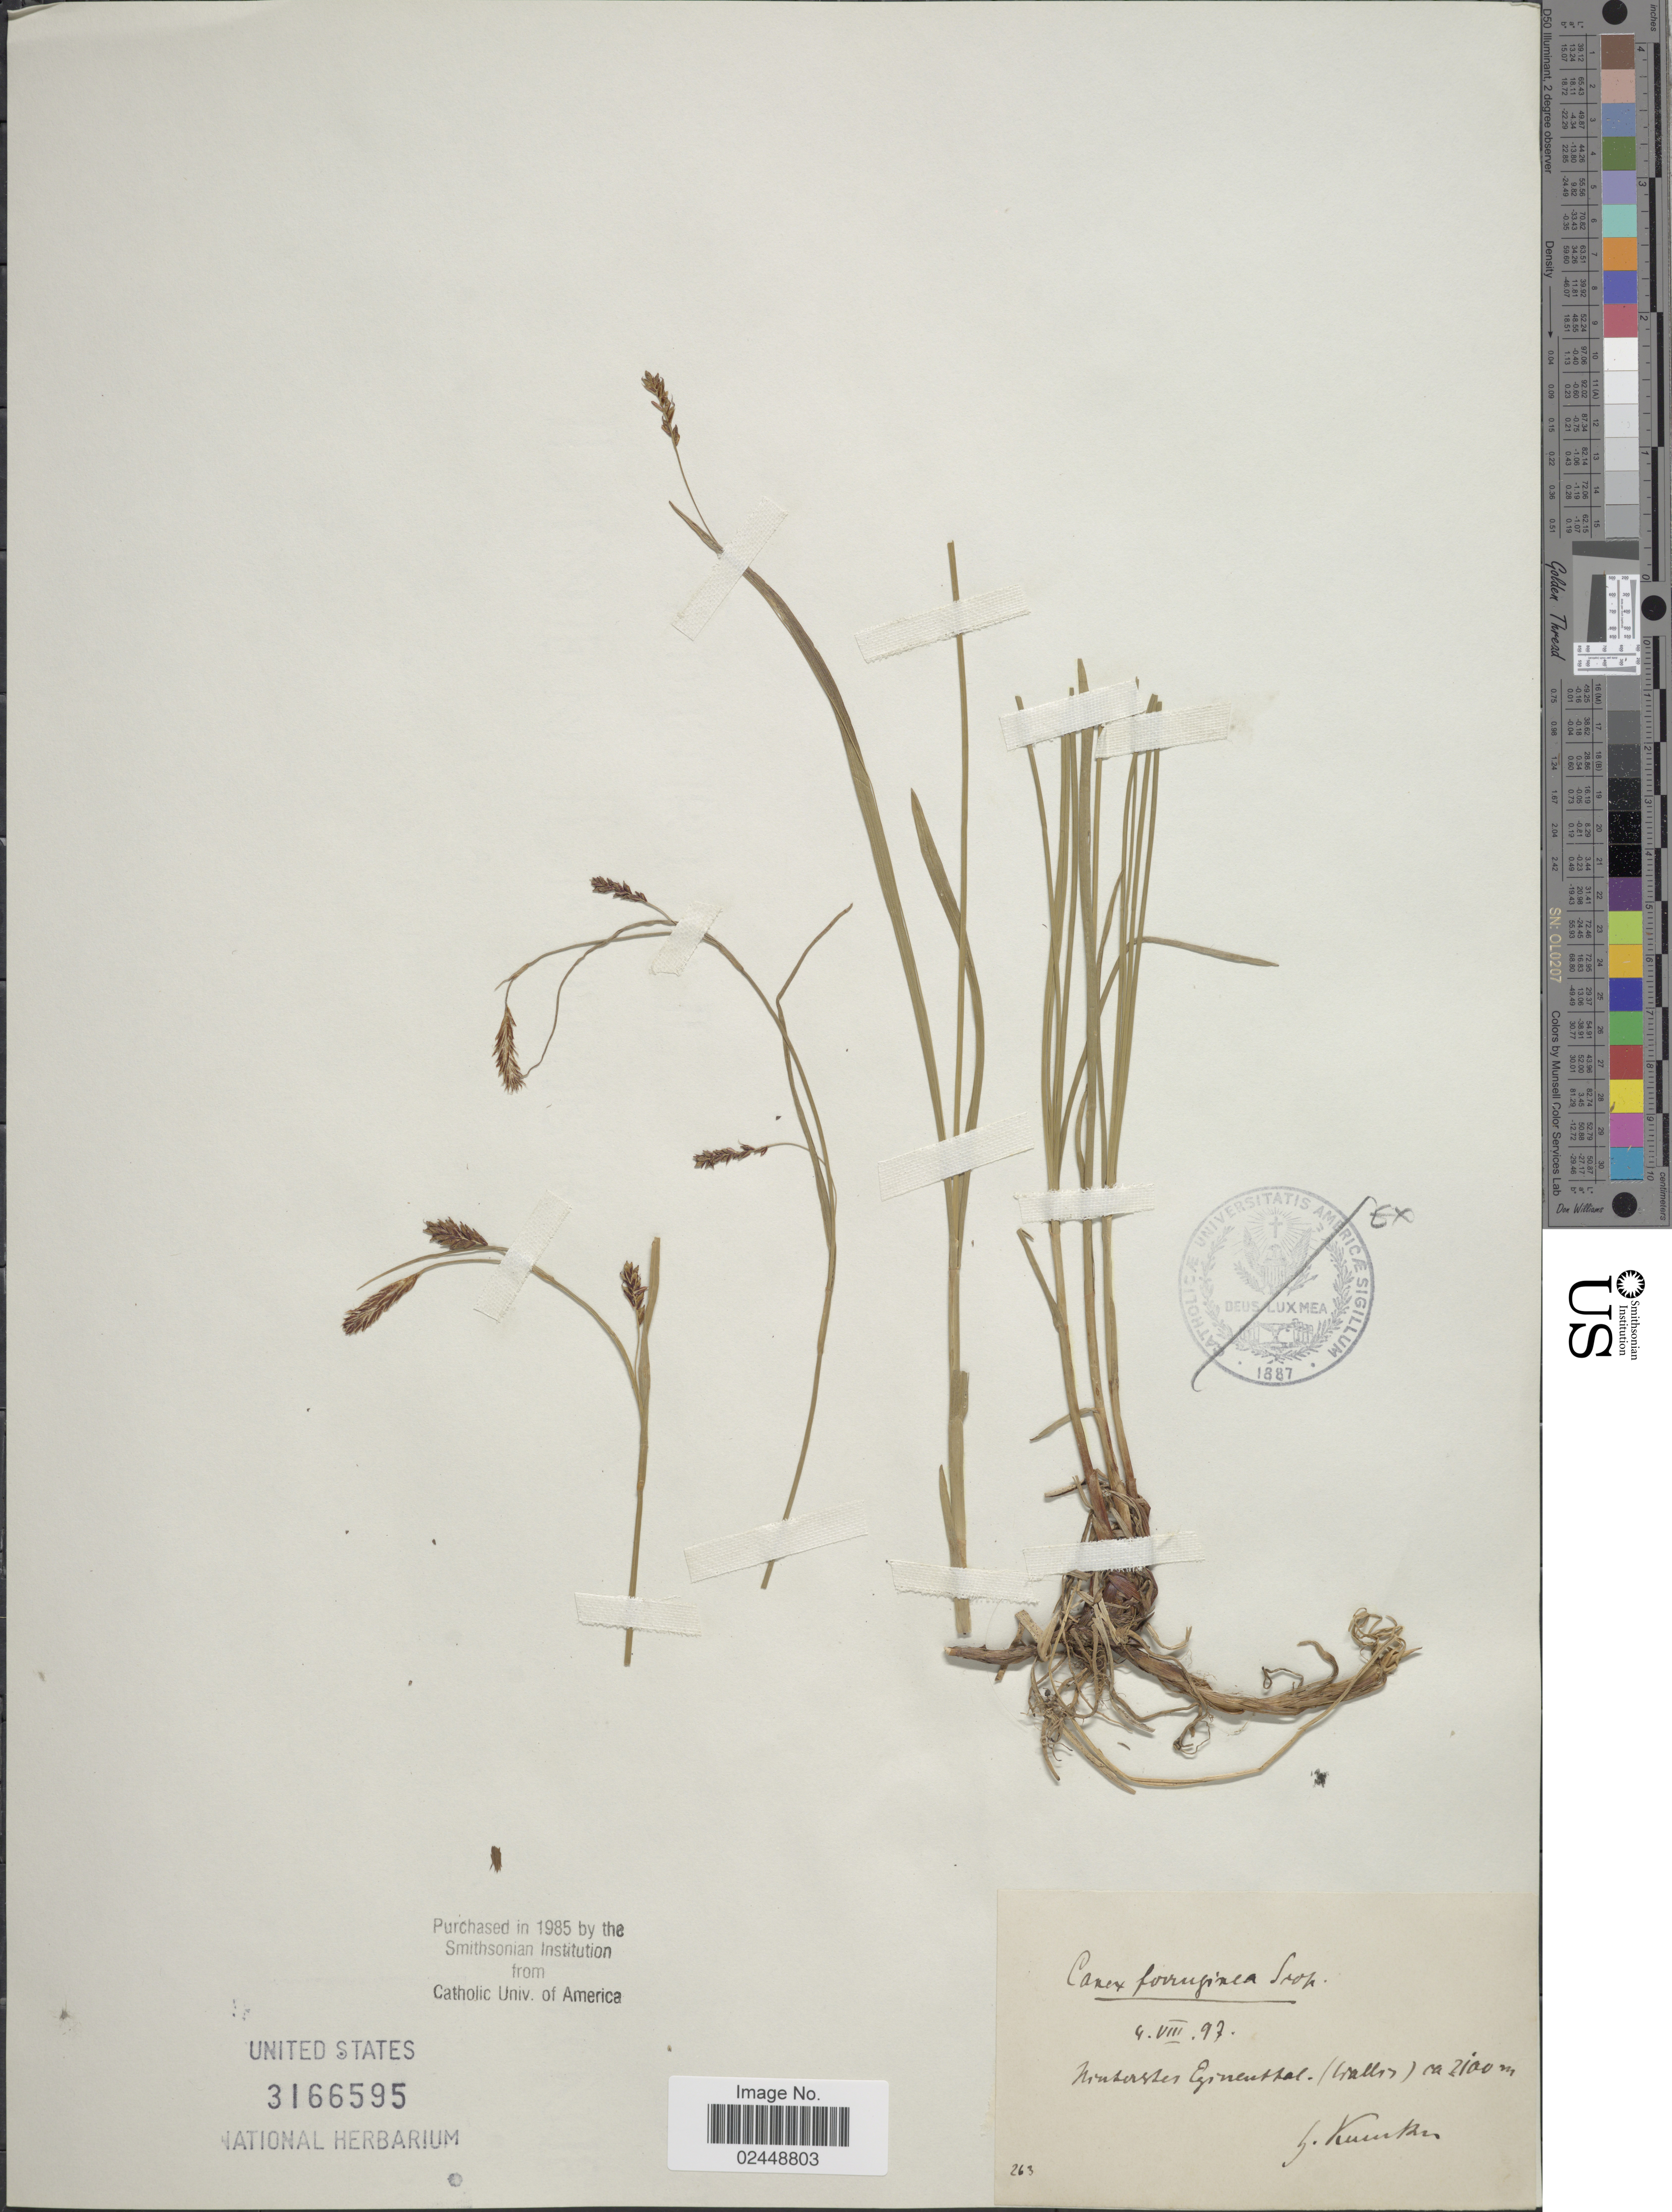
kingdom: Plantae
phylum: Tracheophyta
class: Liliopsida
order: Poales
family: Cyperaceae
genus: Carex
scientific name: Carex ferruginea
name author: Scop.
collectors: A. Kneucker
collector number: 263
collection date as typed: Transcribed d/m/y: 4/8/97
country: Germany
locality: Eginenthal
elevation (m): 2100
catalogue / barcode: US 3166595